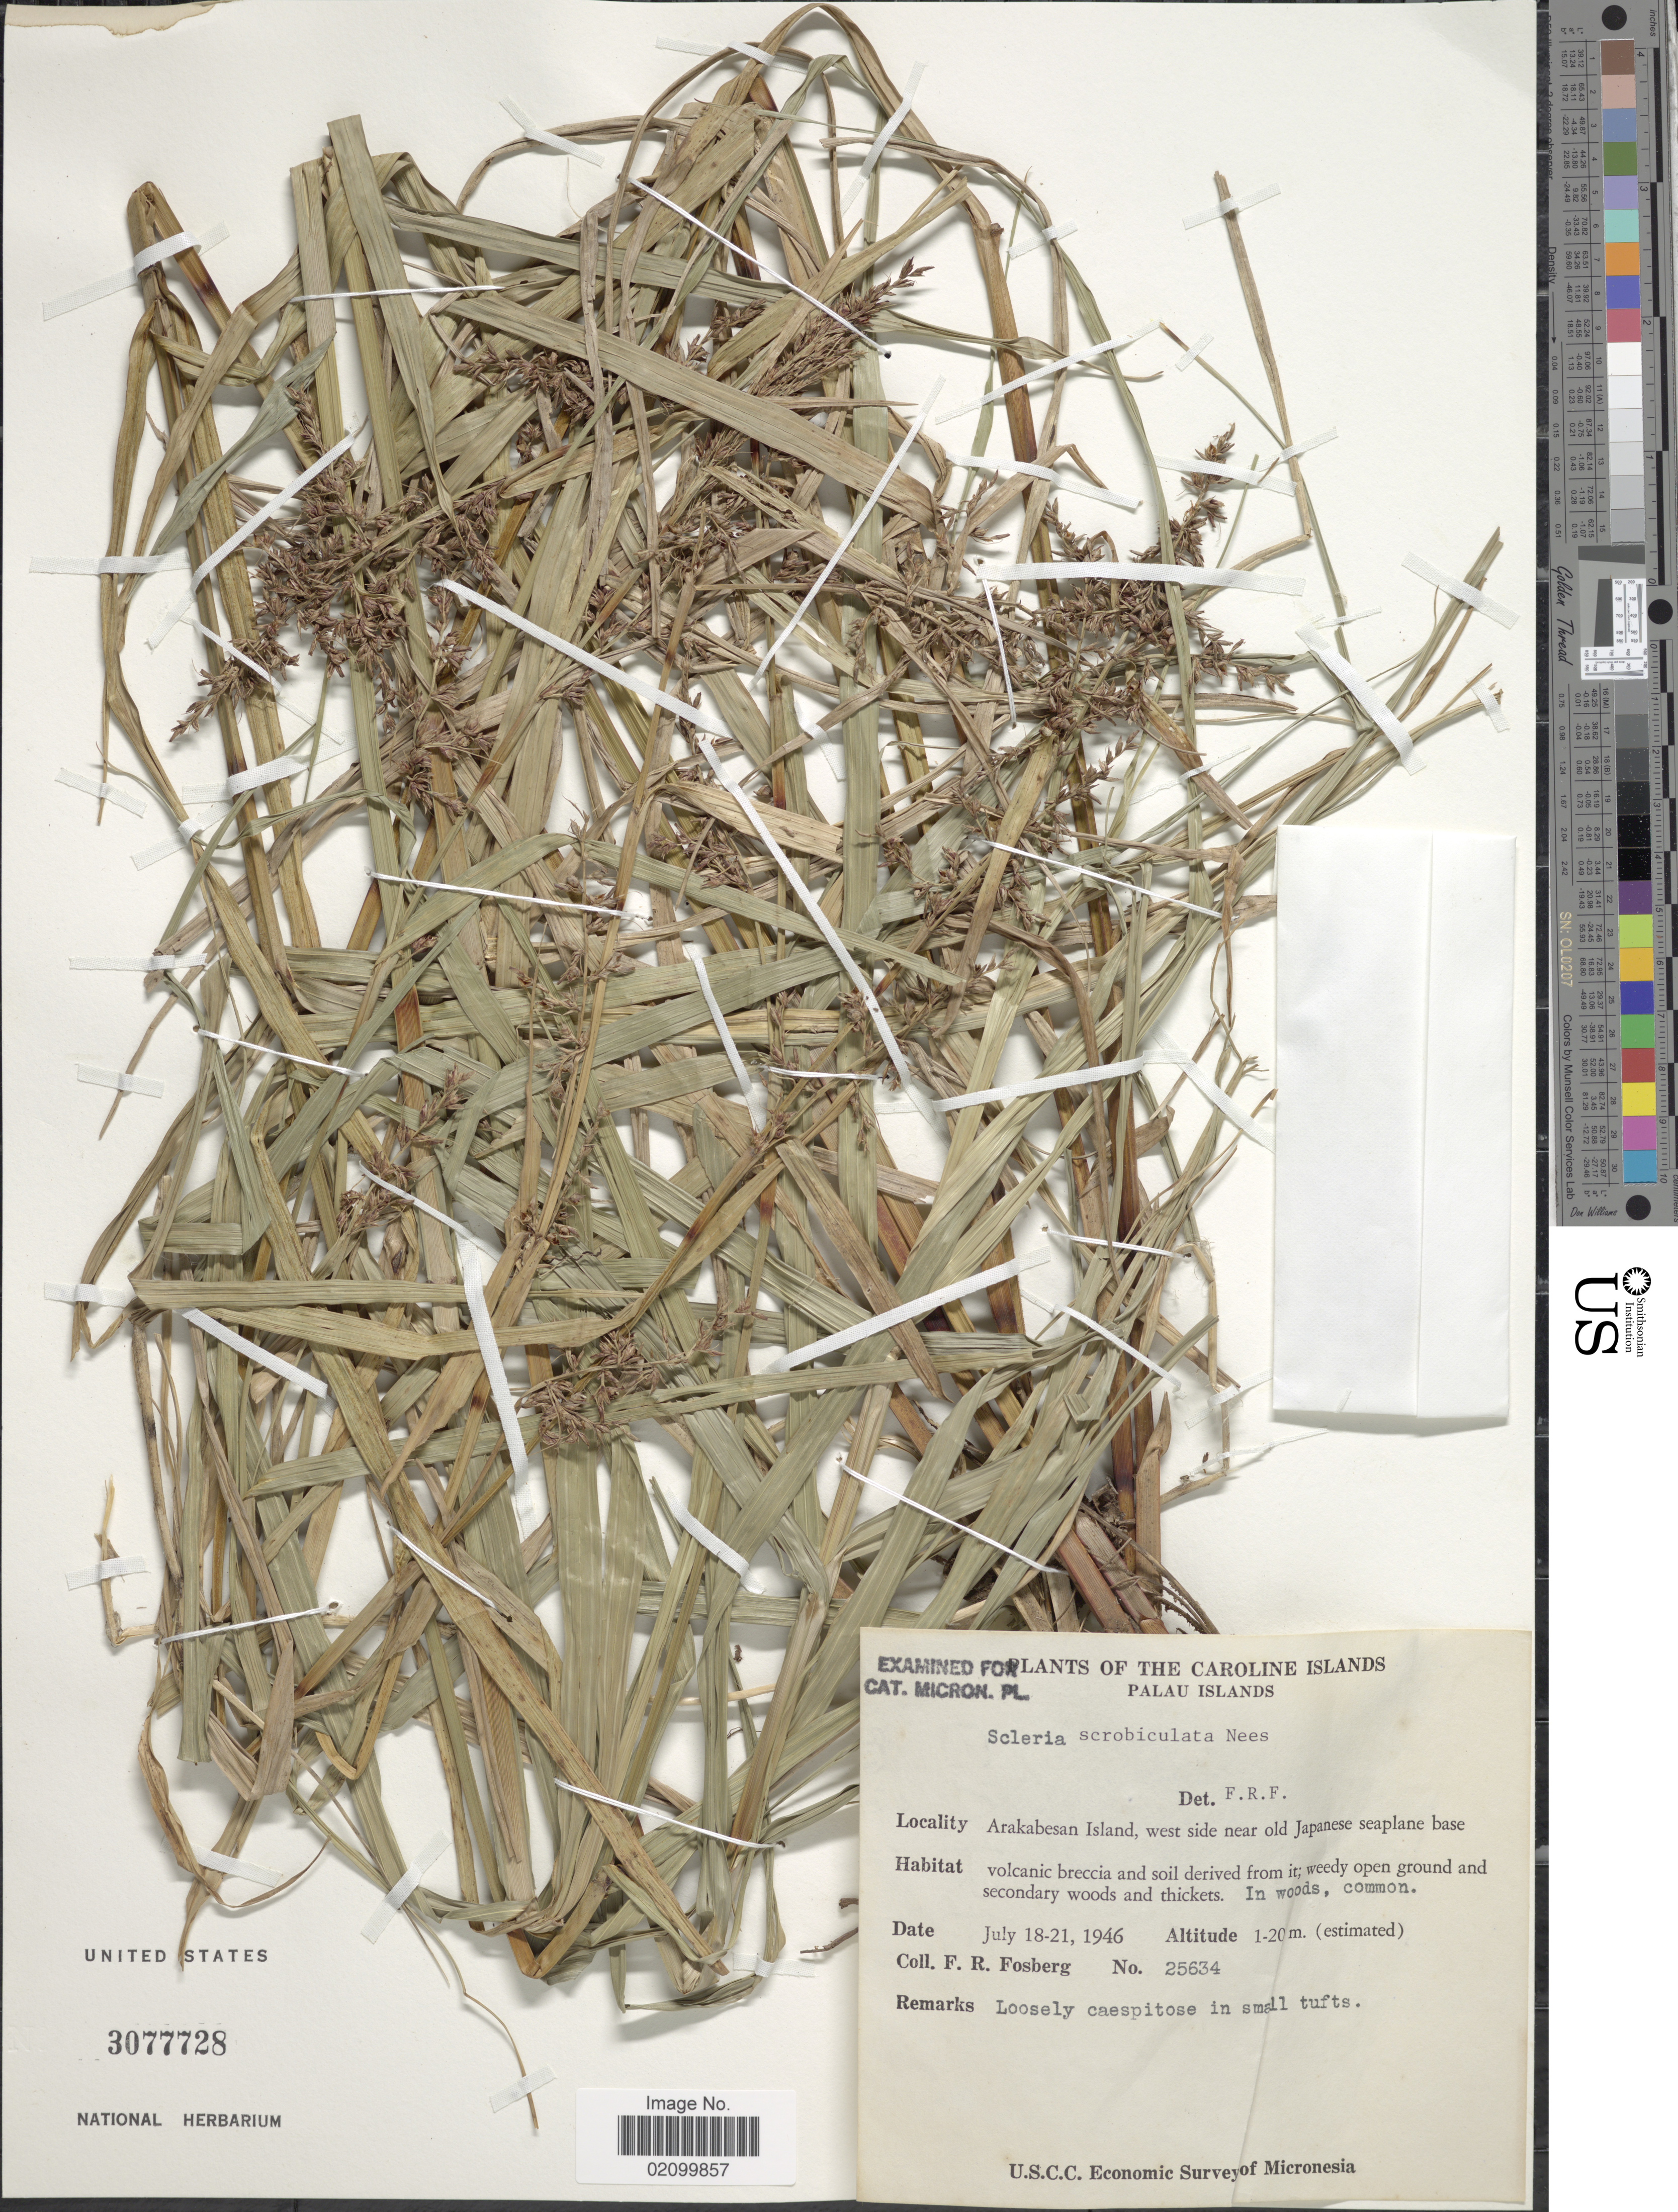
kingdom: Plantae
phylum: Tracheophyta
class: Liliopsida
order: Poales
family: Cyperaceae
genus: Scleria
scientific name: Scleria scrobiculata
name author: Nees & Meyen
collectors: F. R. Fosberg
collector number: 25634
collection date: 1946-07-18/1946-07-21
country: Palau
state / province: Koror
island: Ngerekebesang [Arakabesan]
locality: Caroline Islands, Palau Islands, Arakabesan Island, west side near old Japanese seaplane base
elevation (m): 1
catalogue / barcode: US 3077728